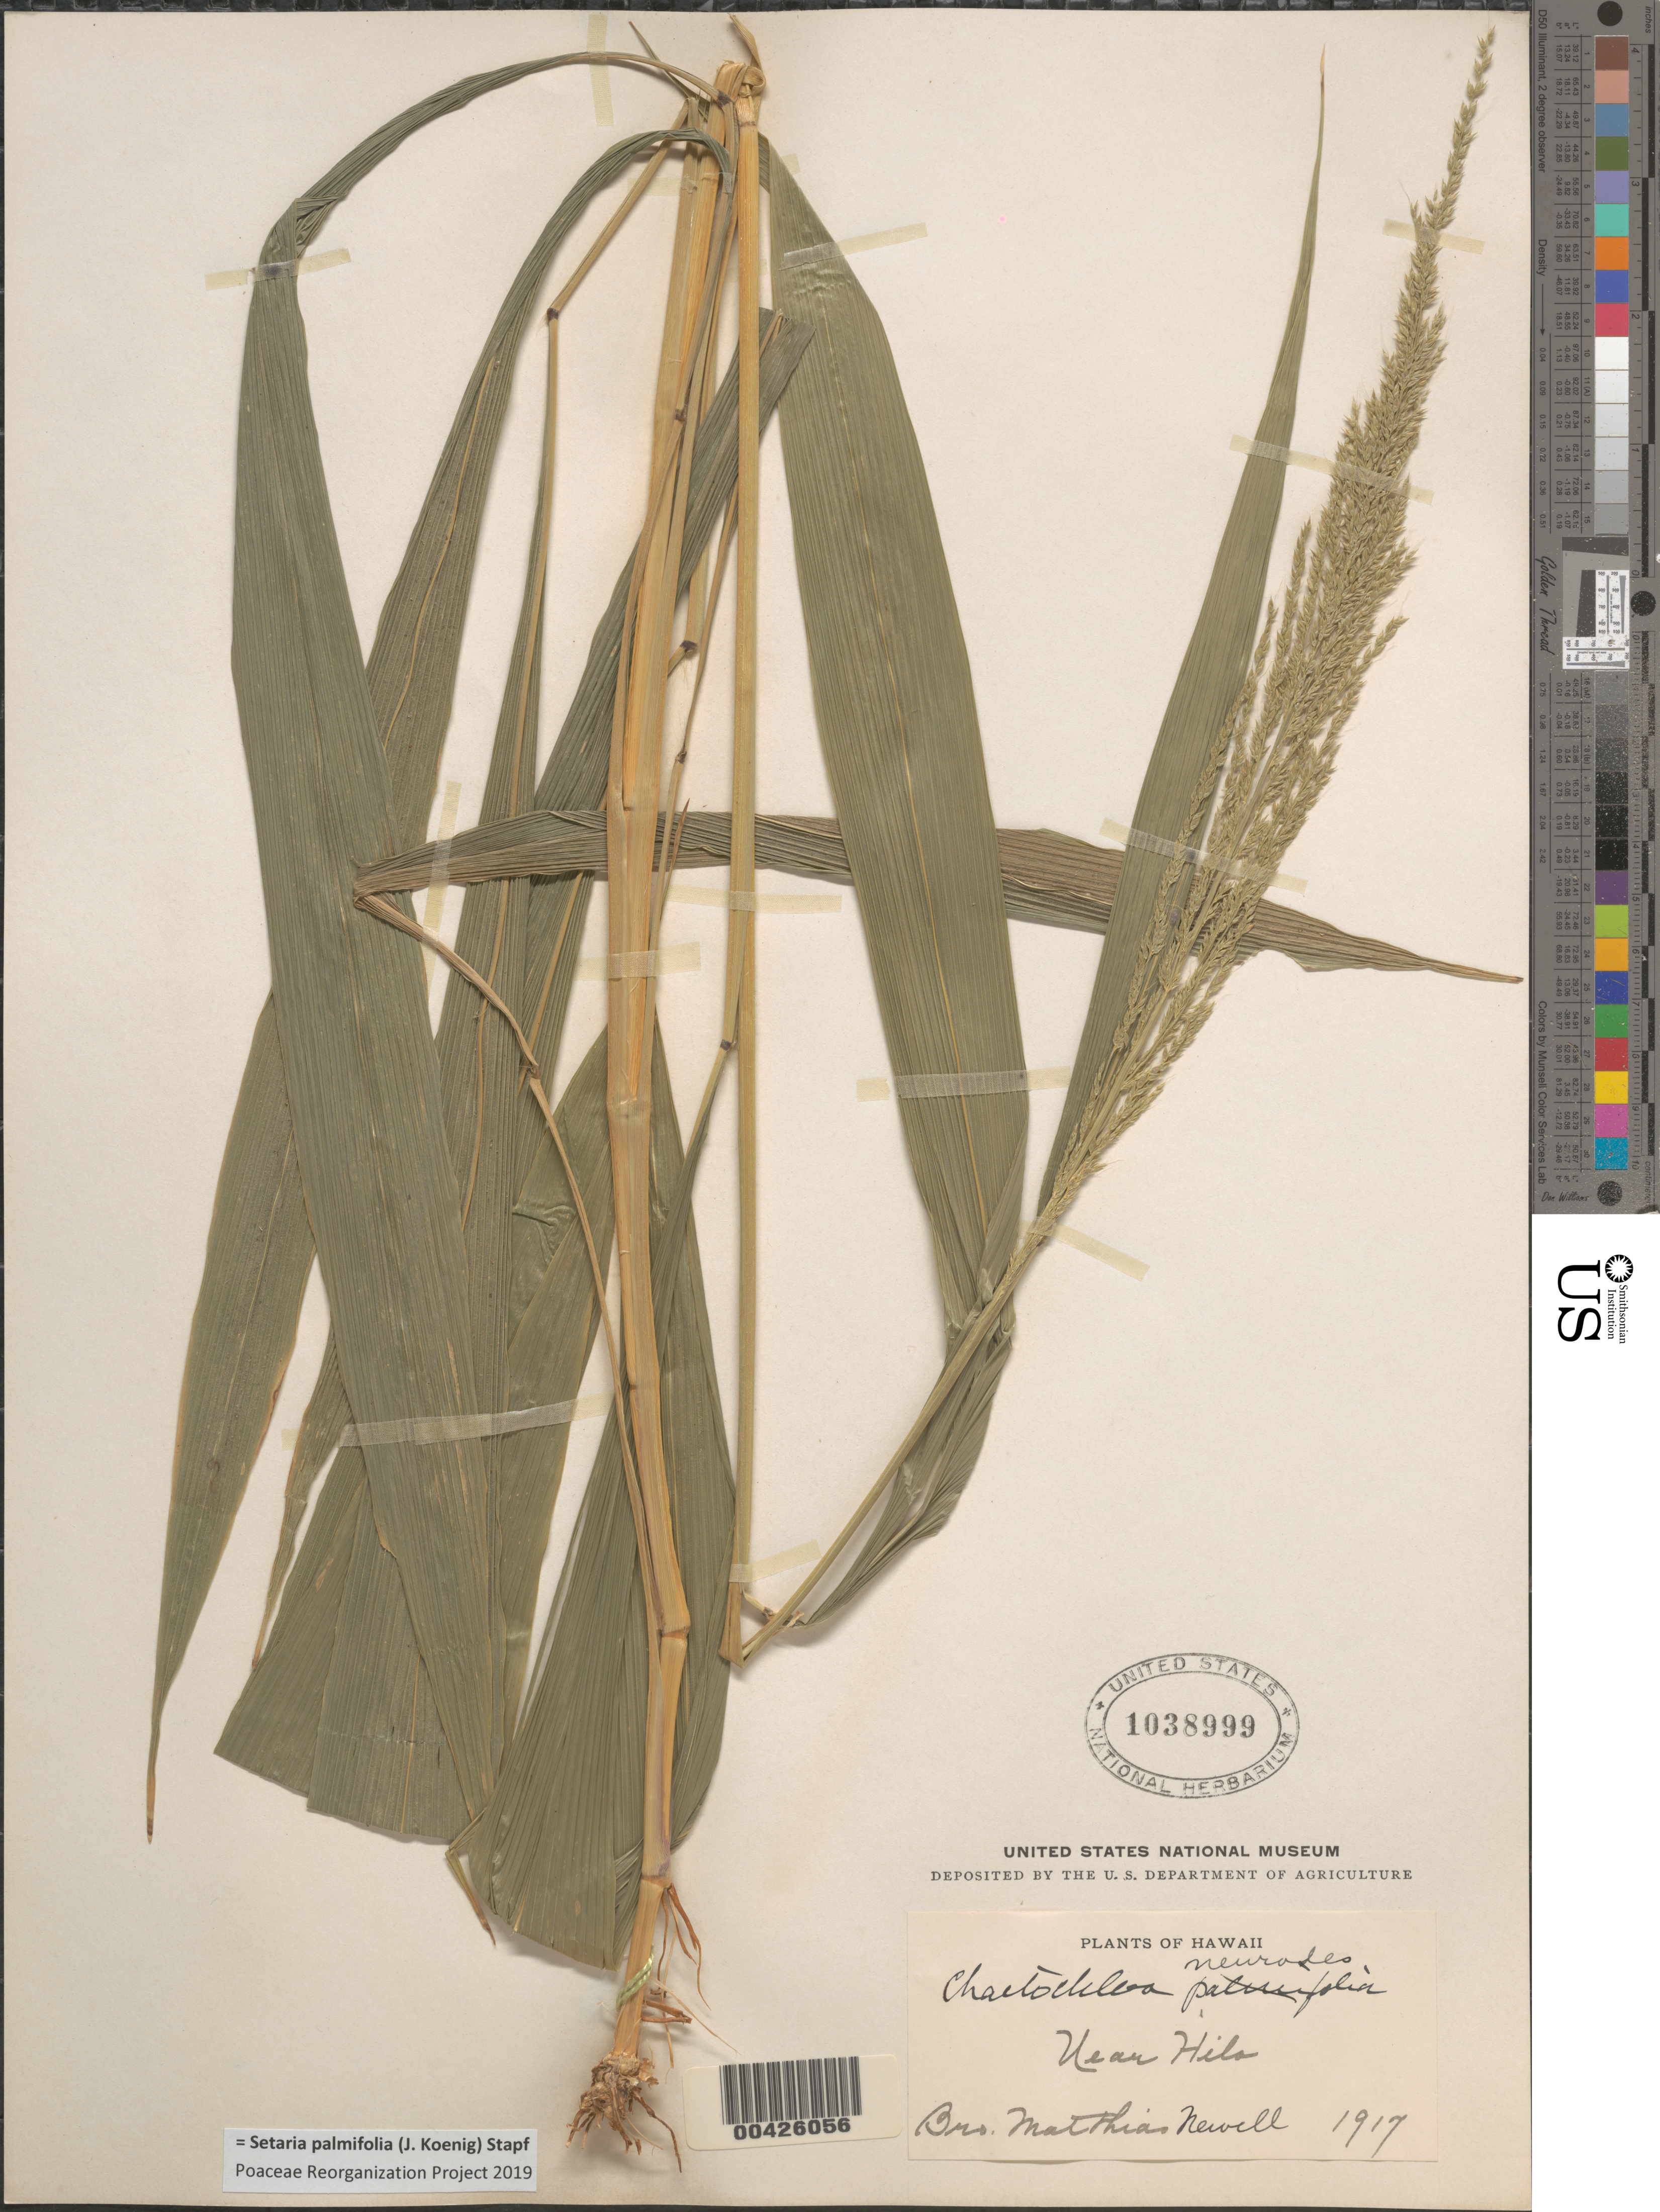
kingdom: Plantae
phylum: Tracheophyta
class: Liliopsida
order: Poales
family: Poaceae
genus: Setaria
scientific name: Setaria palmifolia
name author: (J. Koenig) Stapf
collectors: B. Matthias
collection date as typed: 1917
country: United States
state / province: Hawaii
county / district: Hawaii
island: Hawaii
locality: Near Hilo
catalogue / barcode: US 1038999